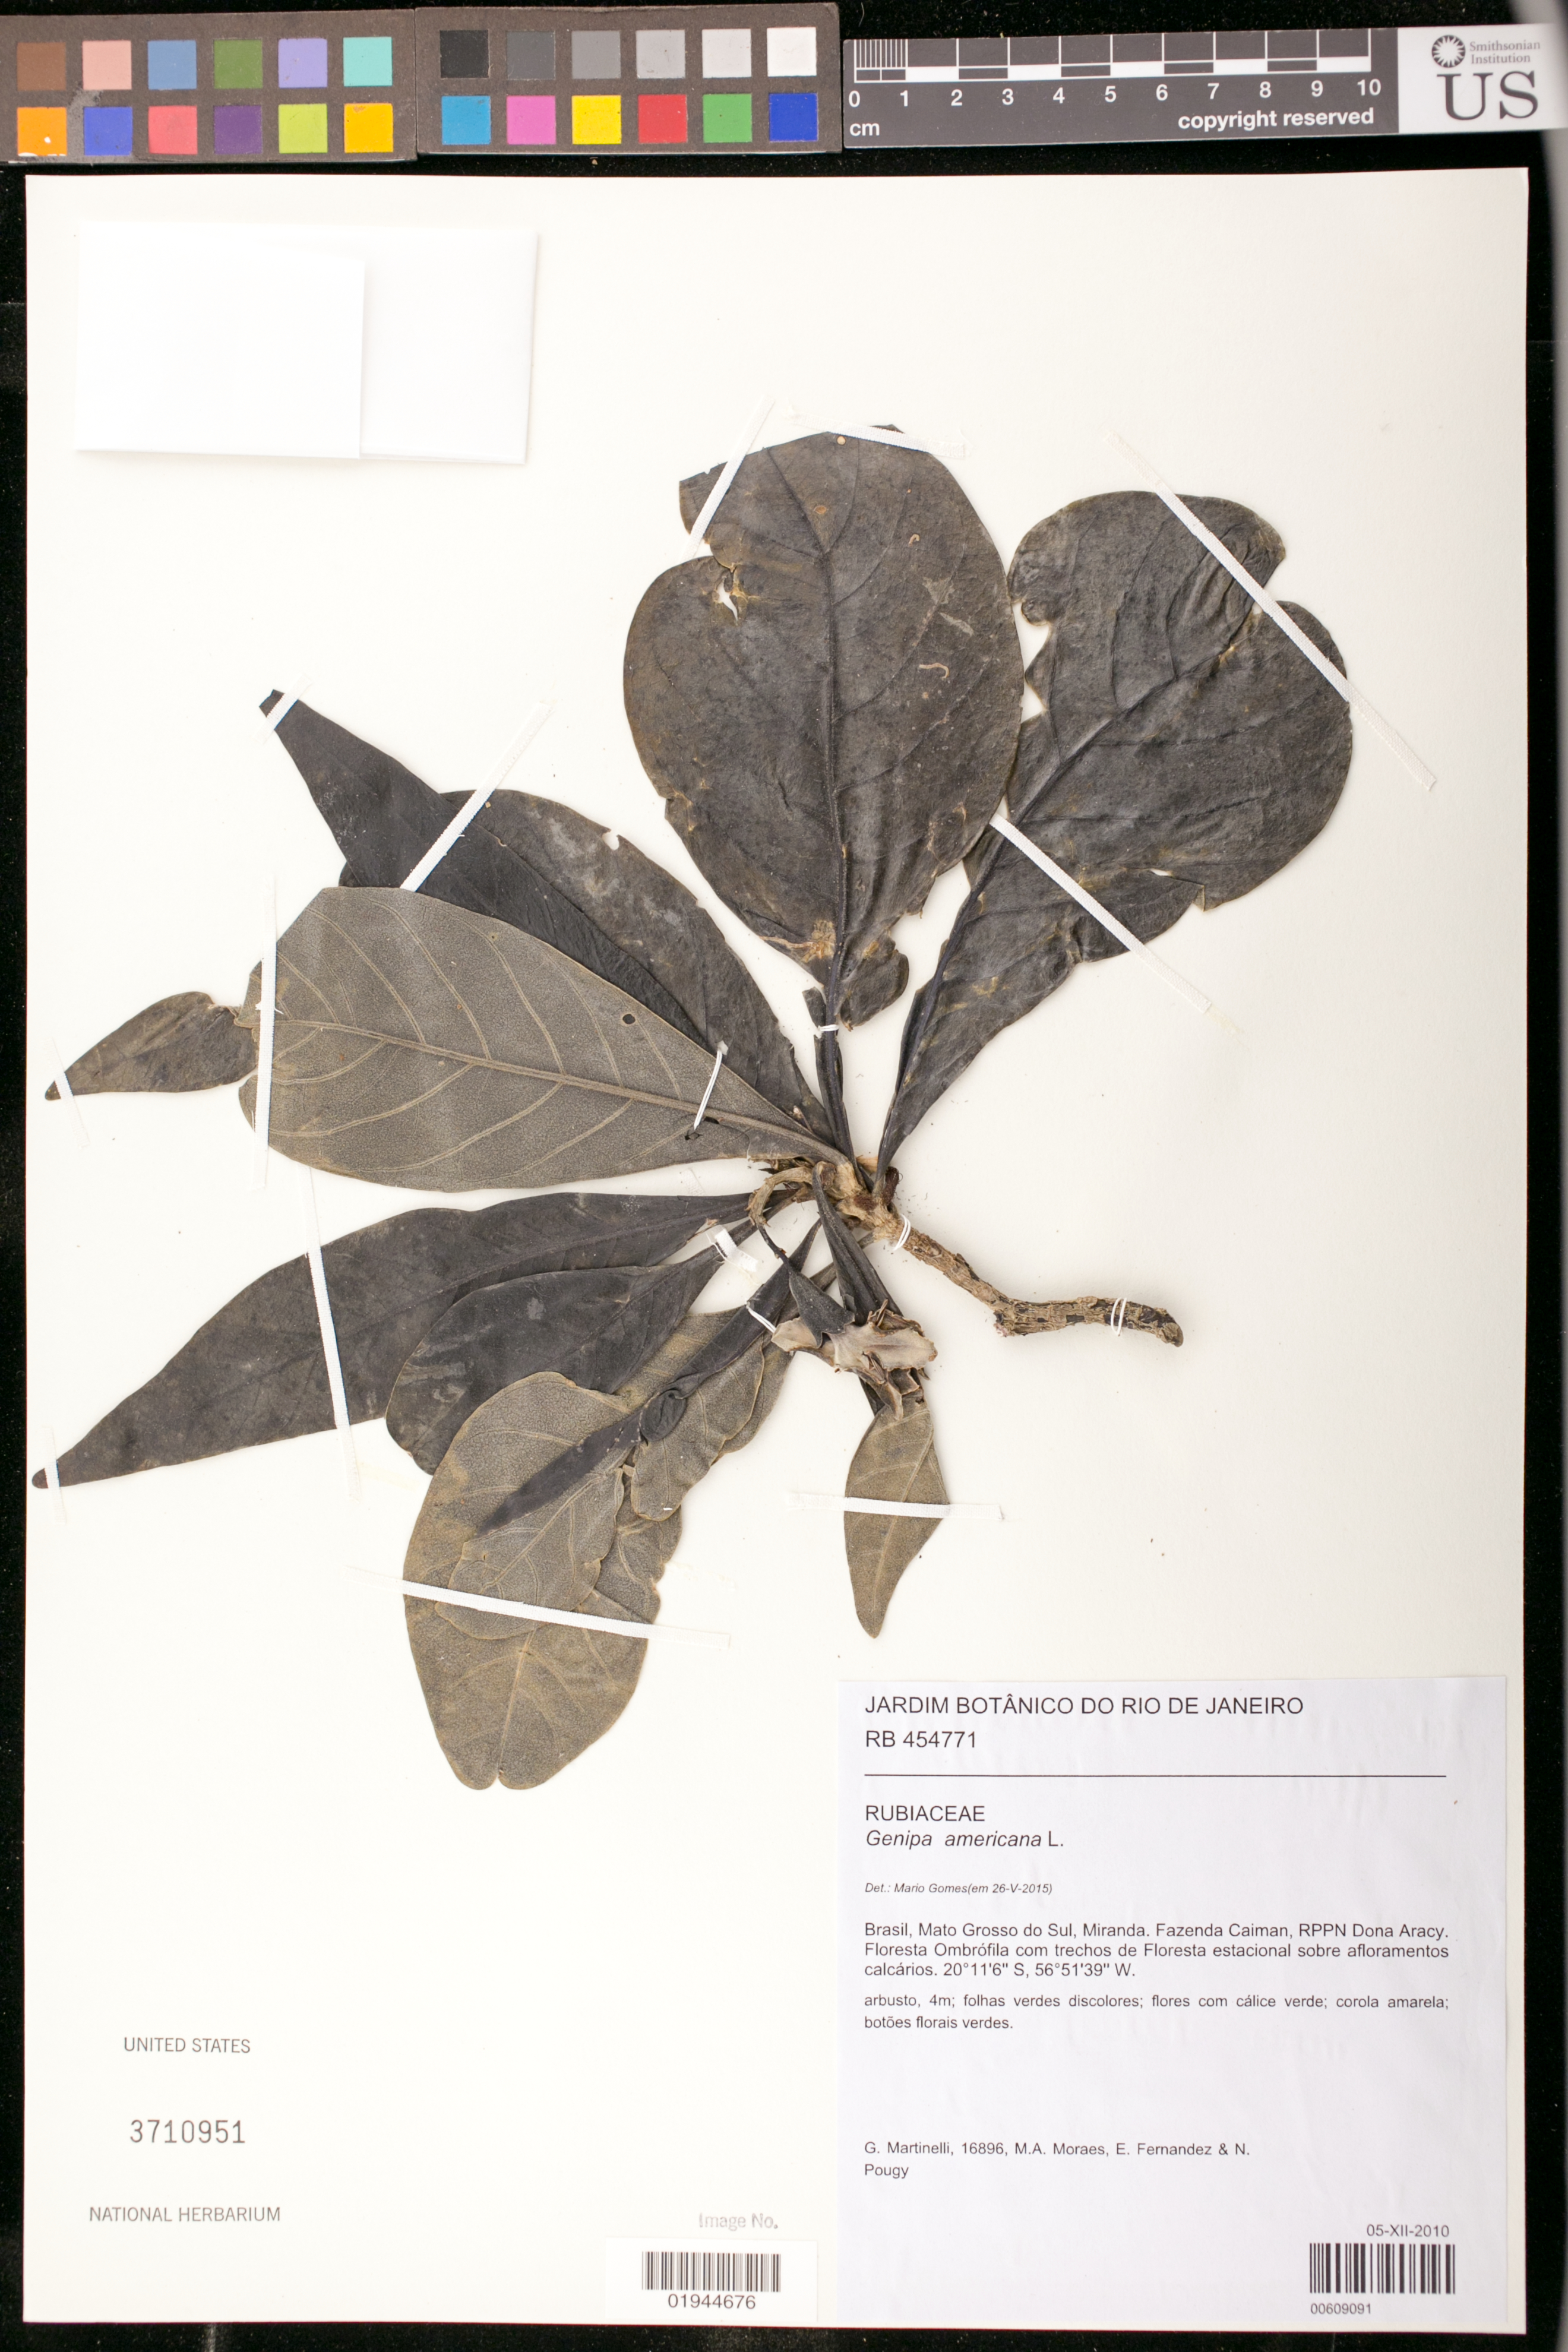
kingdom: Plantae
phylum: Tracheophyta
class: Magnoliopsida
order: Gentianales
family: Rubiaceae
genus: Genipa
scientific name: Genipa americana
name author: L.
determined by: Gomes, M.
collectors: G. Martinelli, M. Moraes, E. Fernandez & N. Pougy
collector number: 16896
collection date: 2010-12-05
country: Brazil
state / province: Mato Grosso do Sul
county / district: Miranda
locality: Fazenda Caiman, RPPN Dona Aracy, Floresta Ombrofila com trechos de Floresta estacional sobre afloramentos calcarios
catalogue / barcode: US 3710951